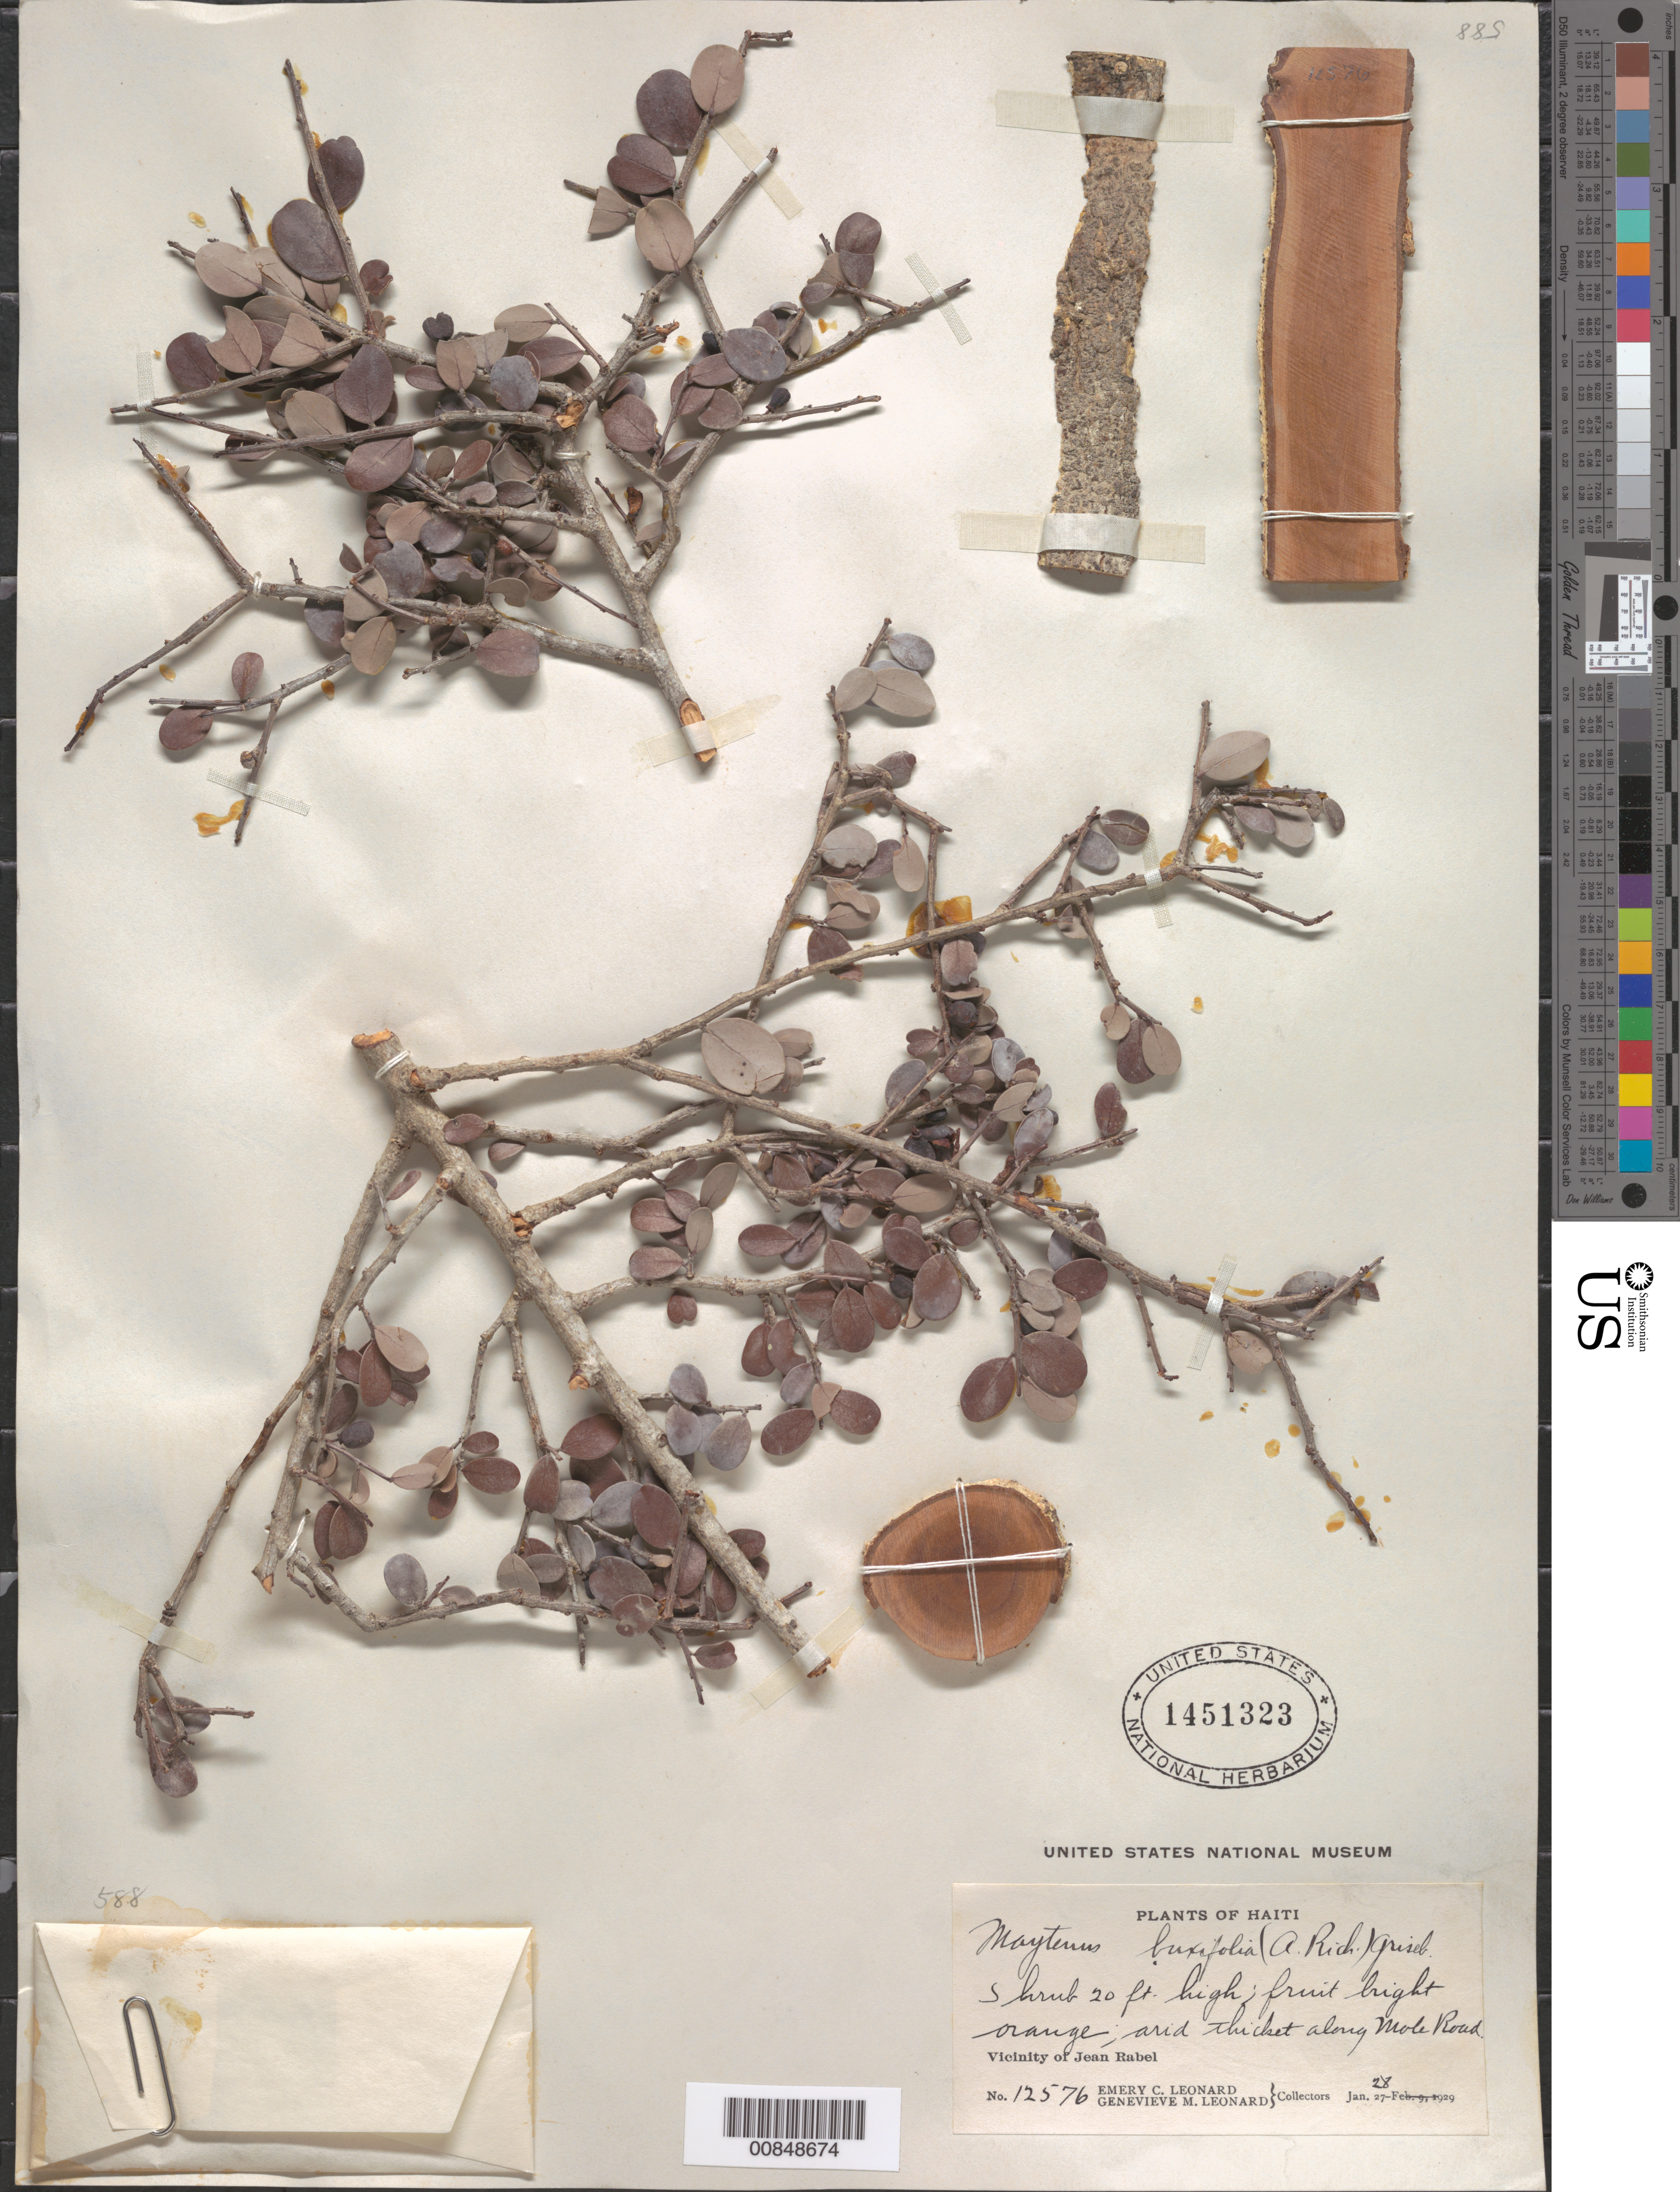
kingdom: Plantae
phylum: Tracheophyta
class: Magnoliopsida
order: Celastrales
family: Celastraceae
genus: Maytenus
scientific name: Maytenus buxifolia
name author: (A. Rich.) Griseb.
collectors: E. C. Leonard & G. M. Leonard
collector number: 12576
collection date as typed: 28 Jan 1929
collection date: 1929-01-28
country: Haiti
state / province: Nord-Ouest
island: Hispaniola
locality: Vicinity of Jean Rabel, along Mole Road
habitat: Arid thicket along road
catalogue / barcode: US 1451323